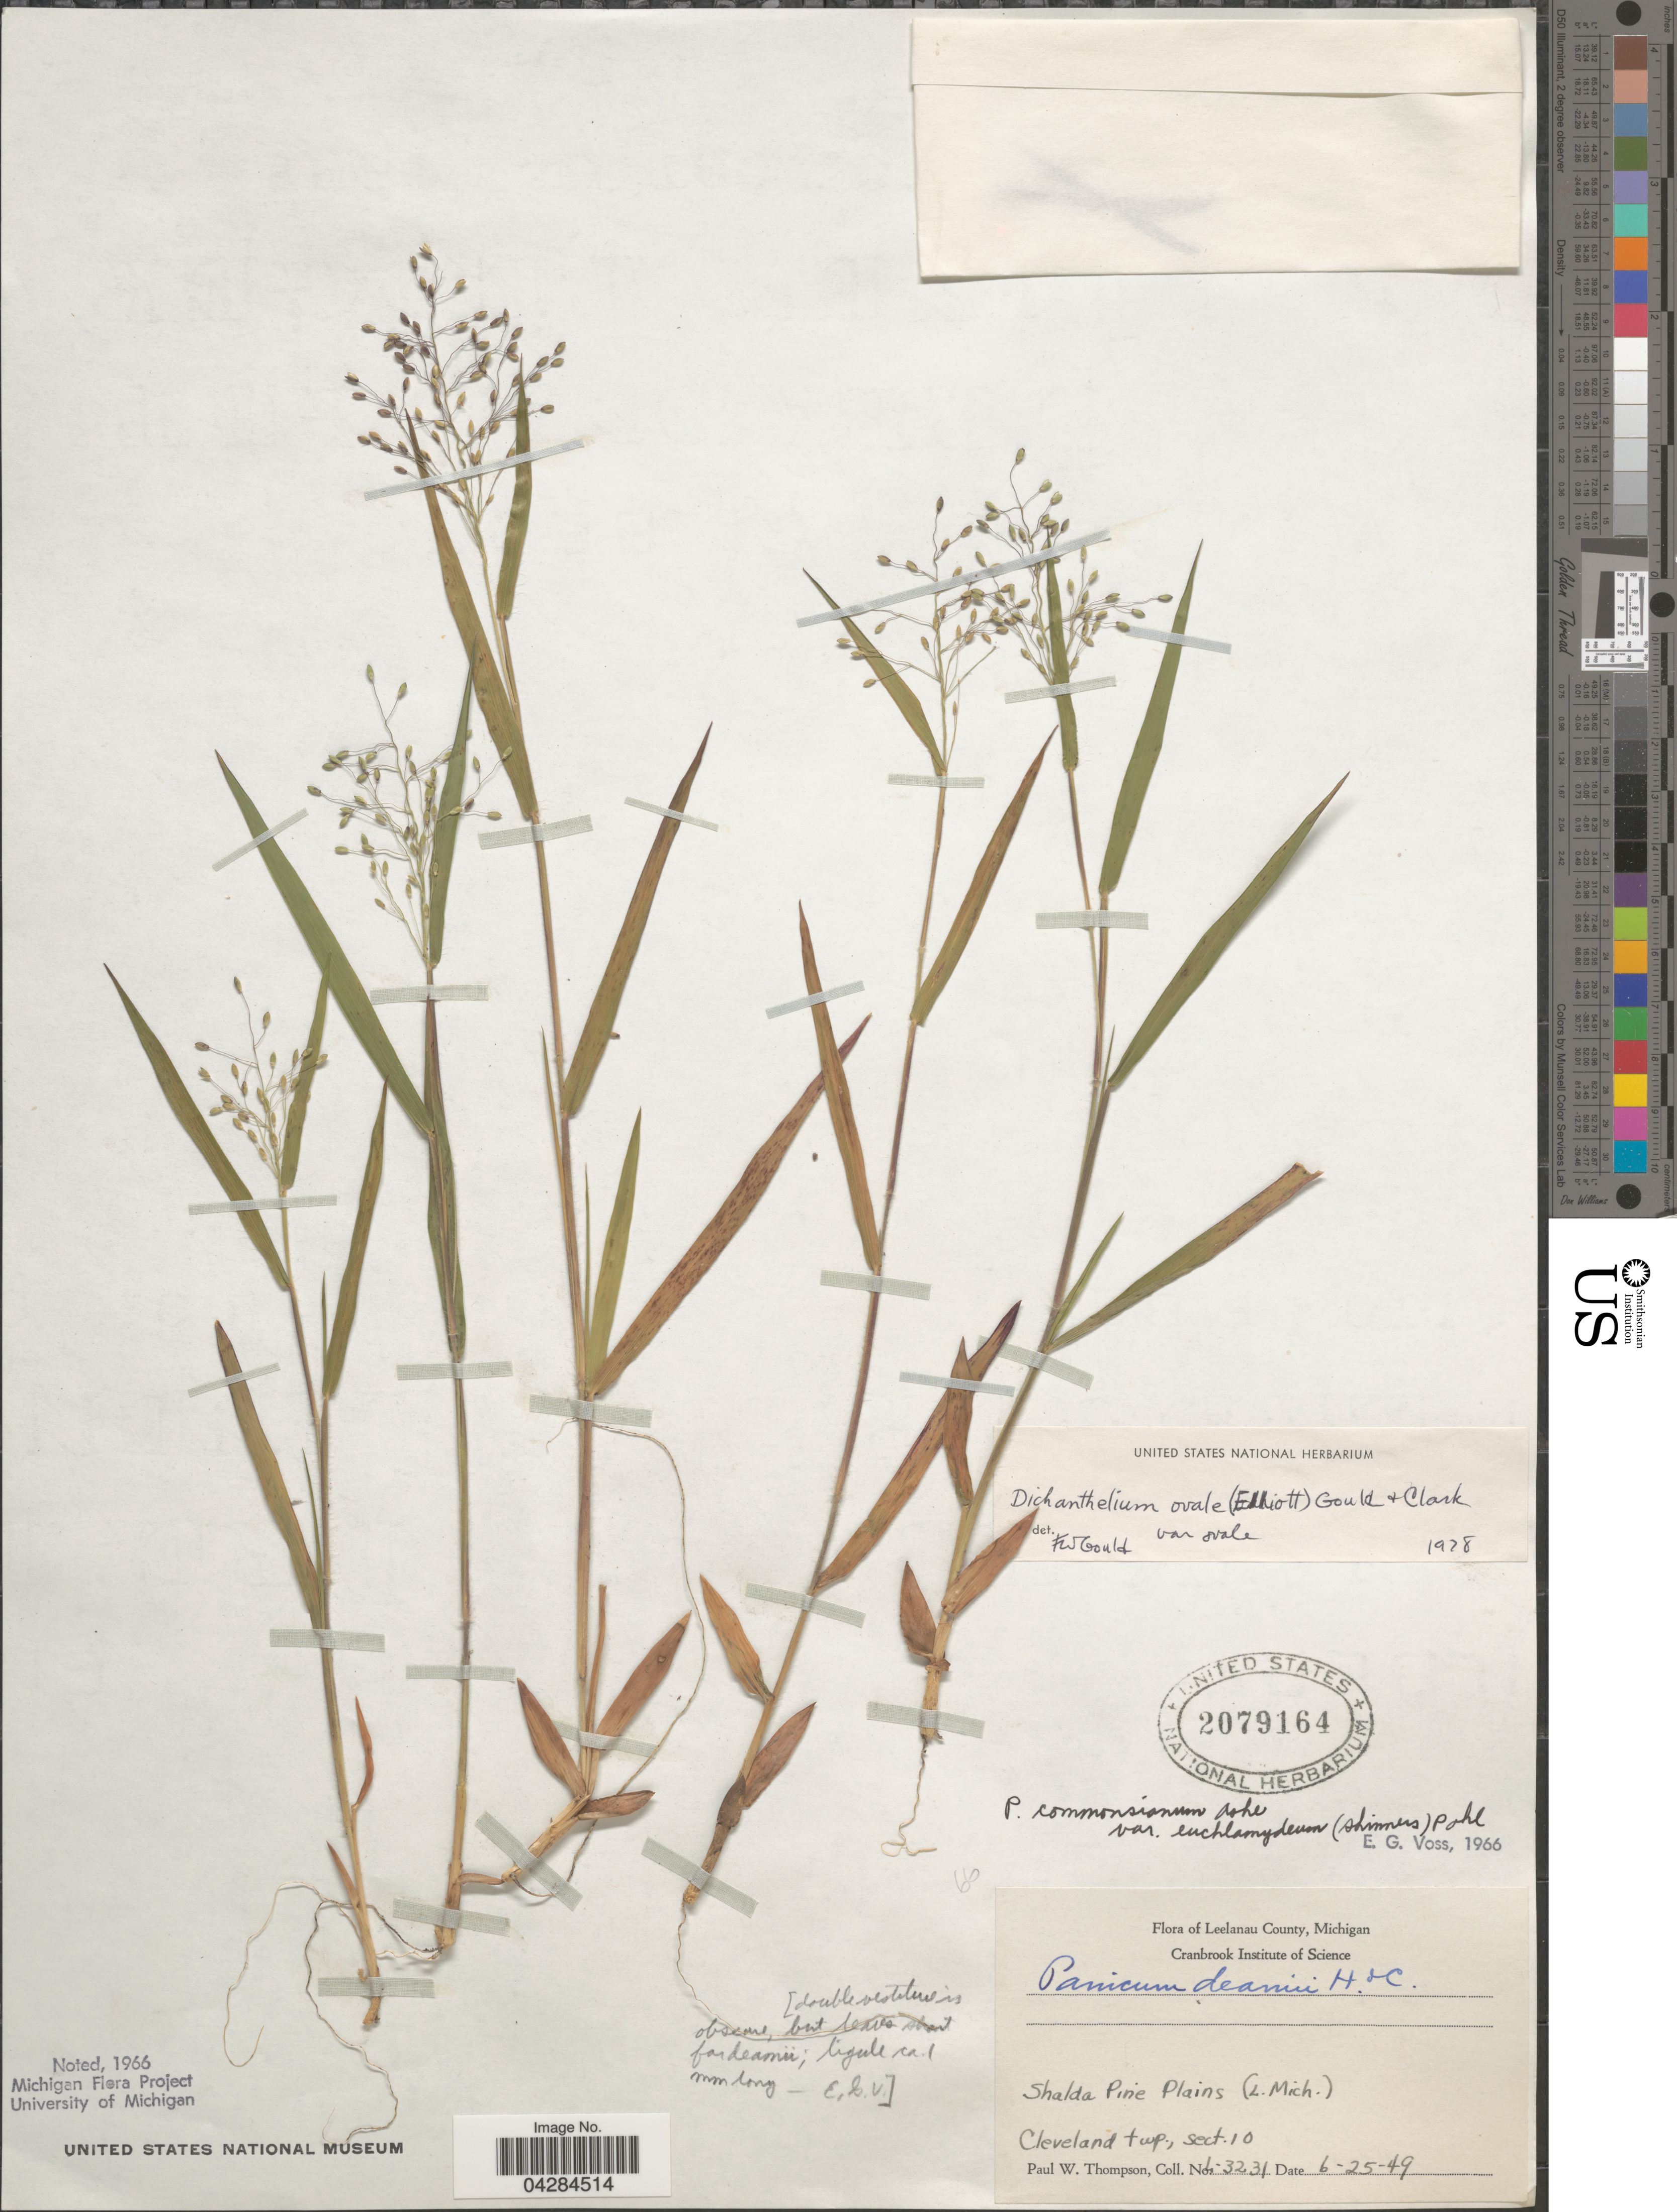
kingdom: Plantae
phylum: Tracheophyta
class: Liliopsida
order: Poales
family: Poaceae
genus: Dichanthelium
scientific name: Dichanthelium ovale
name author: (Elliott) Gould & C.A. Clark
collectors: P. Thompson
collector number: L-3231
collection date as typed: Transcribed d/m/y: 25/6/49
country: United States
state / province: Michigan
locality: Leelanau County. Shalda Pine Plains (L. Mich.). Cleveland twp., sect. 10.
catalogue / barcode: US 2079164